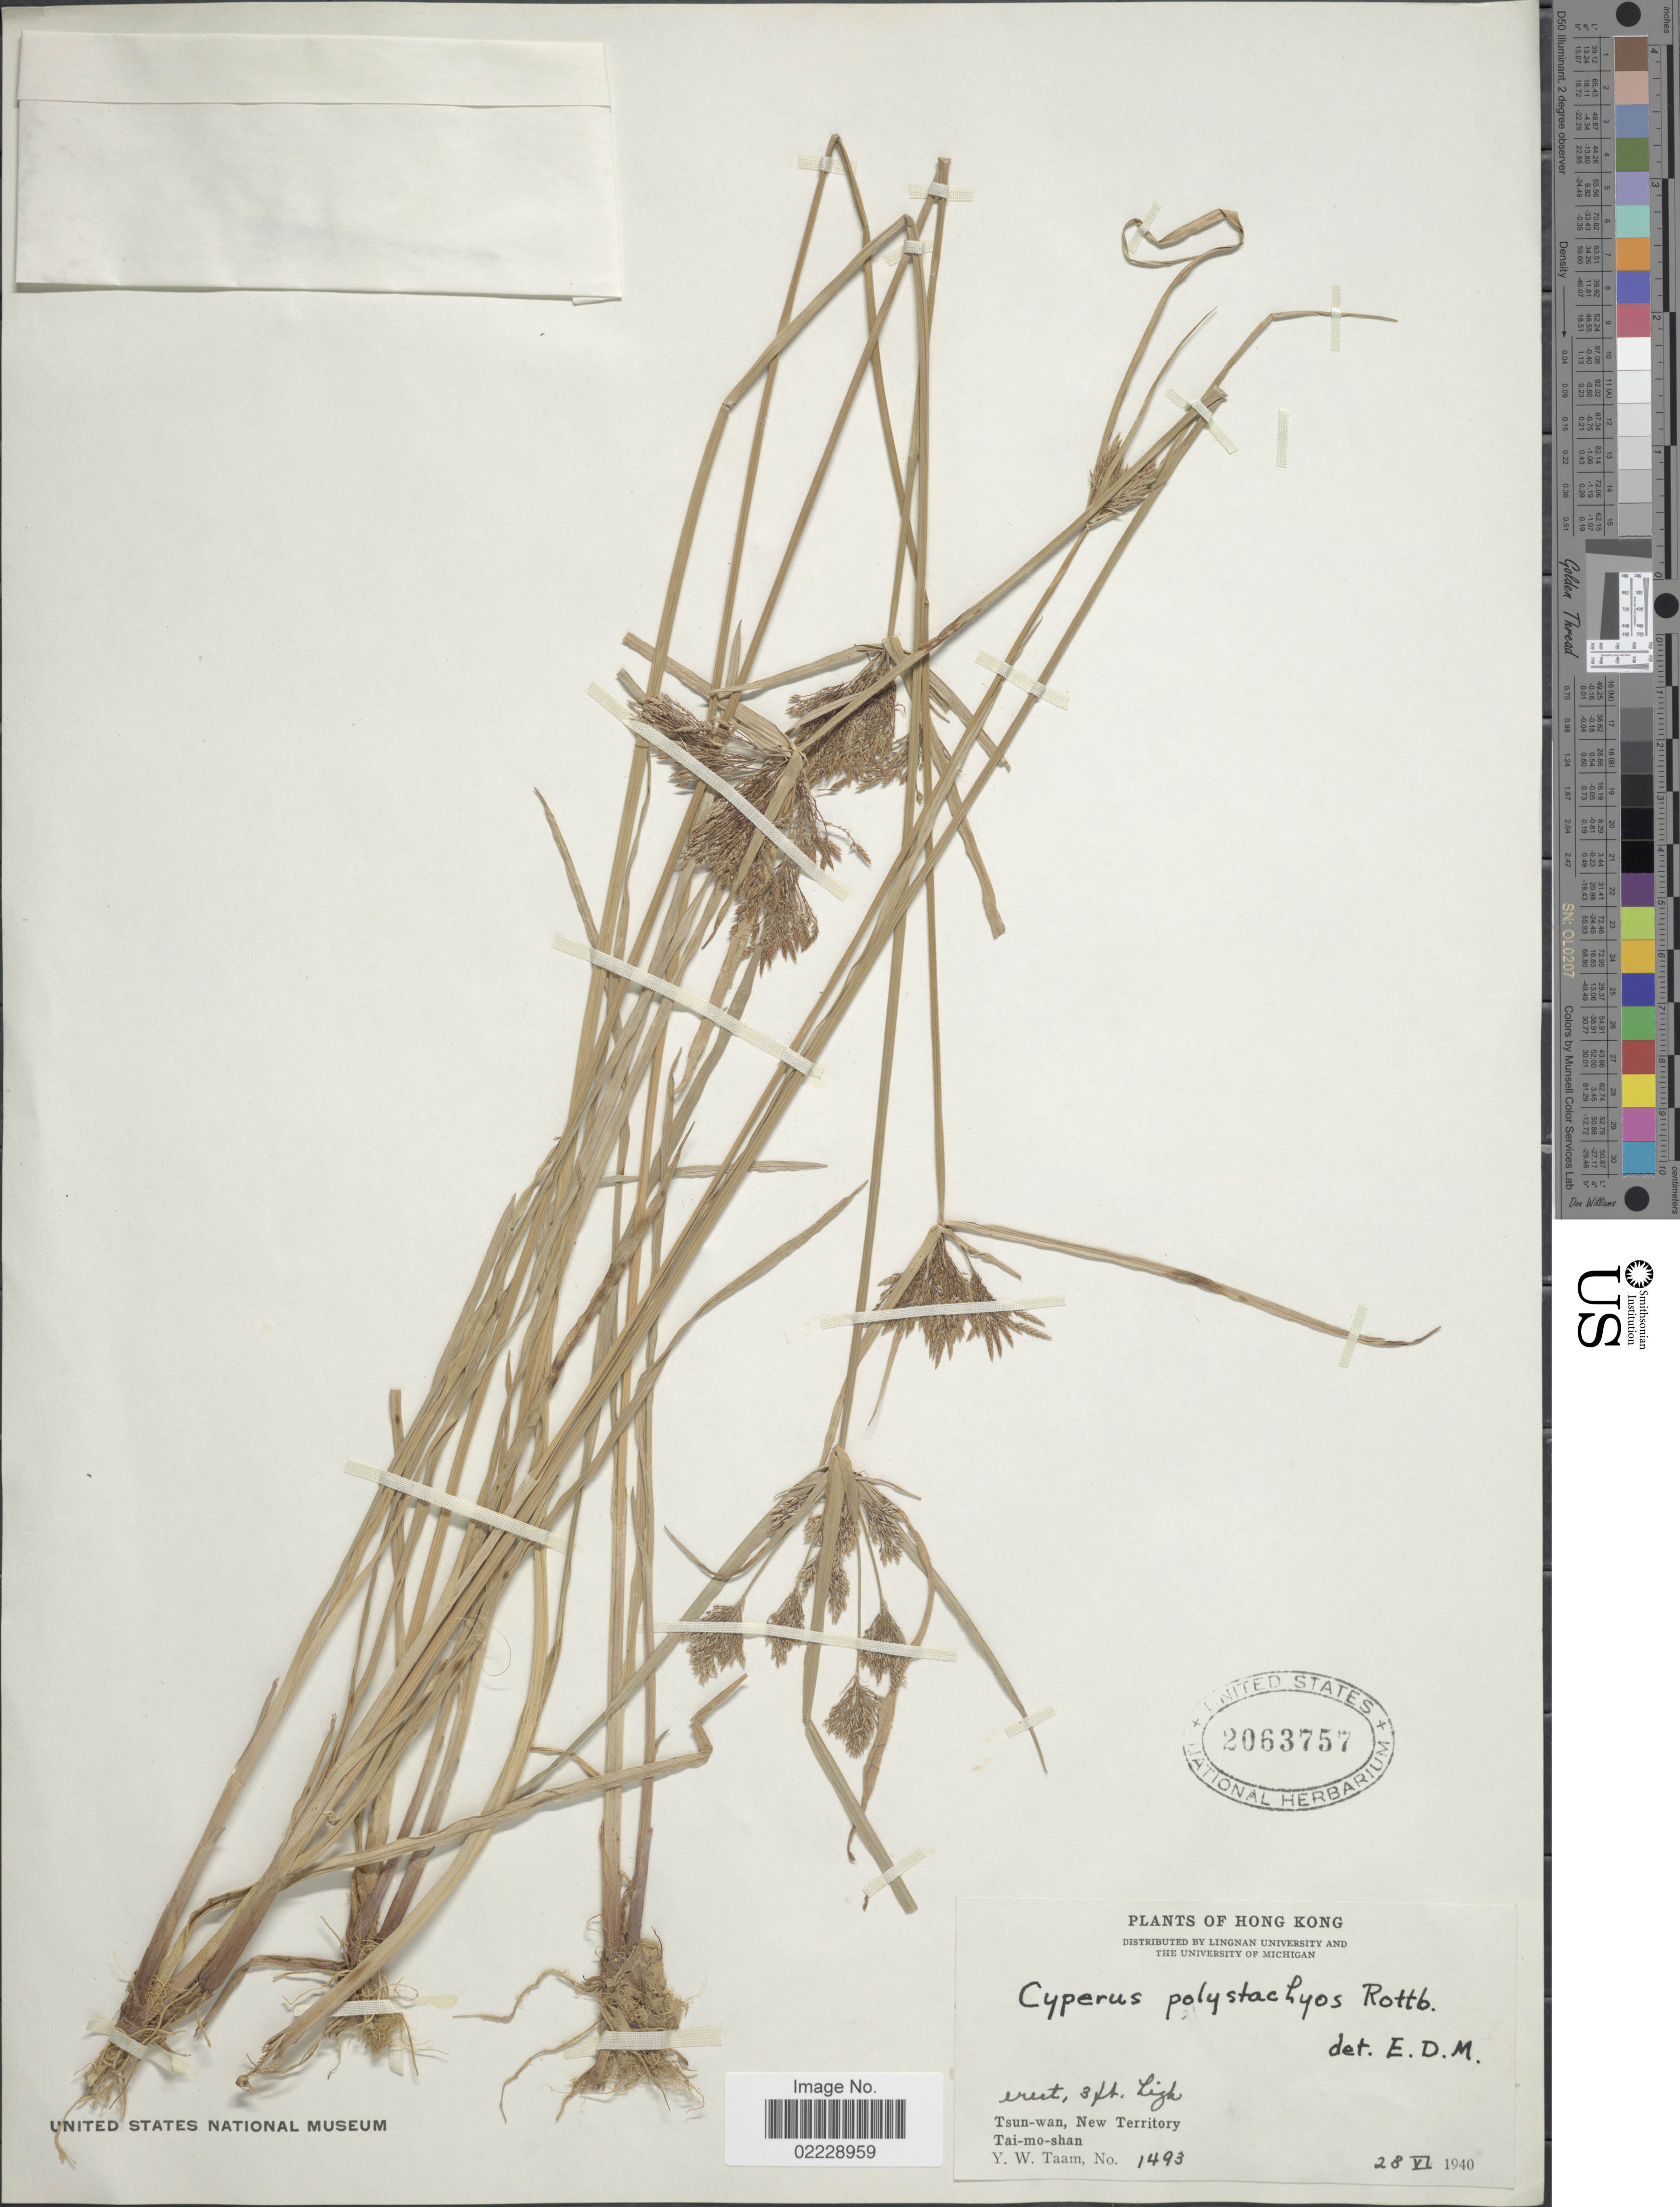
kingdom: Plantae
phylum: Tracheophyta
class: Liliopsida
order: Poales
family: Cyperaceae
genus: Cyperus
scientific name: Cyperus polystachyos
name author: Rottb.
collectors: Y. W. Taam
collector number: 1493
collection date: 1940-06-28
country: China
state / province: Hong Kong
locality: Tsun-wan, New Territory. Tai-mo-shan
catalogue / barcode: US 2063757